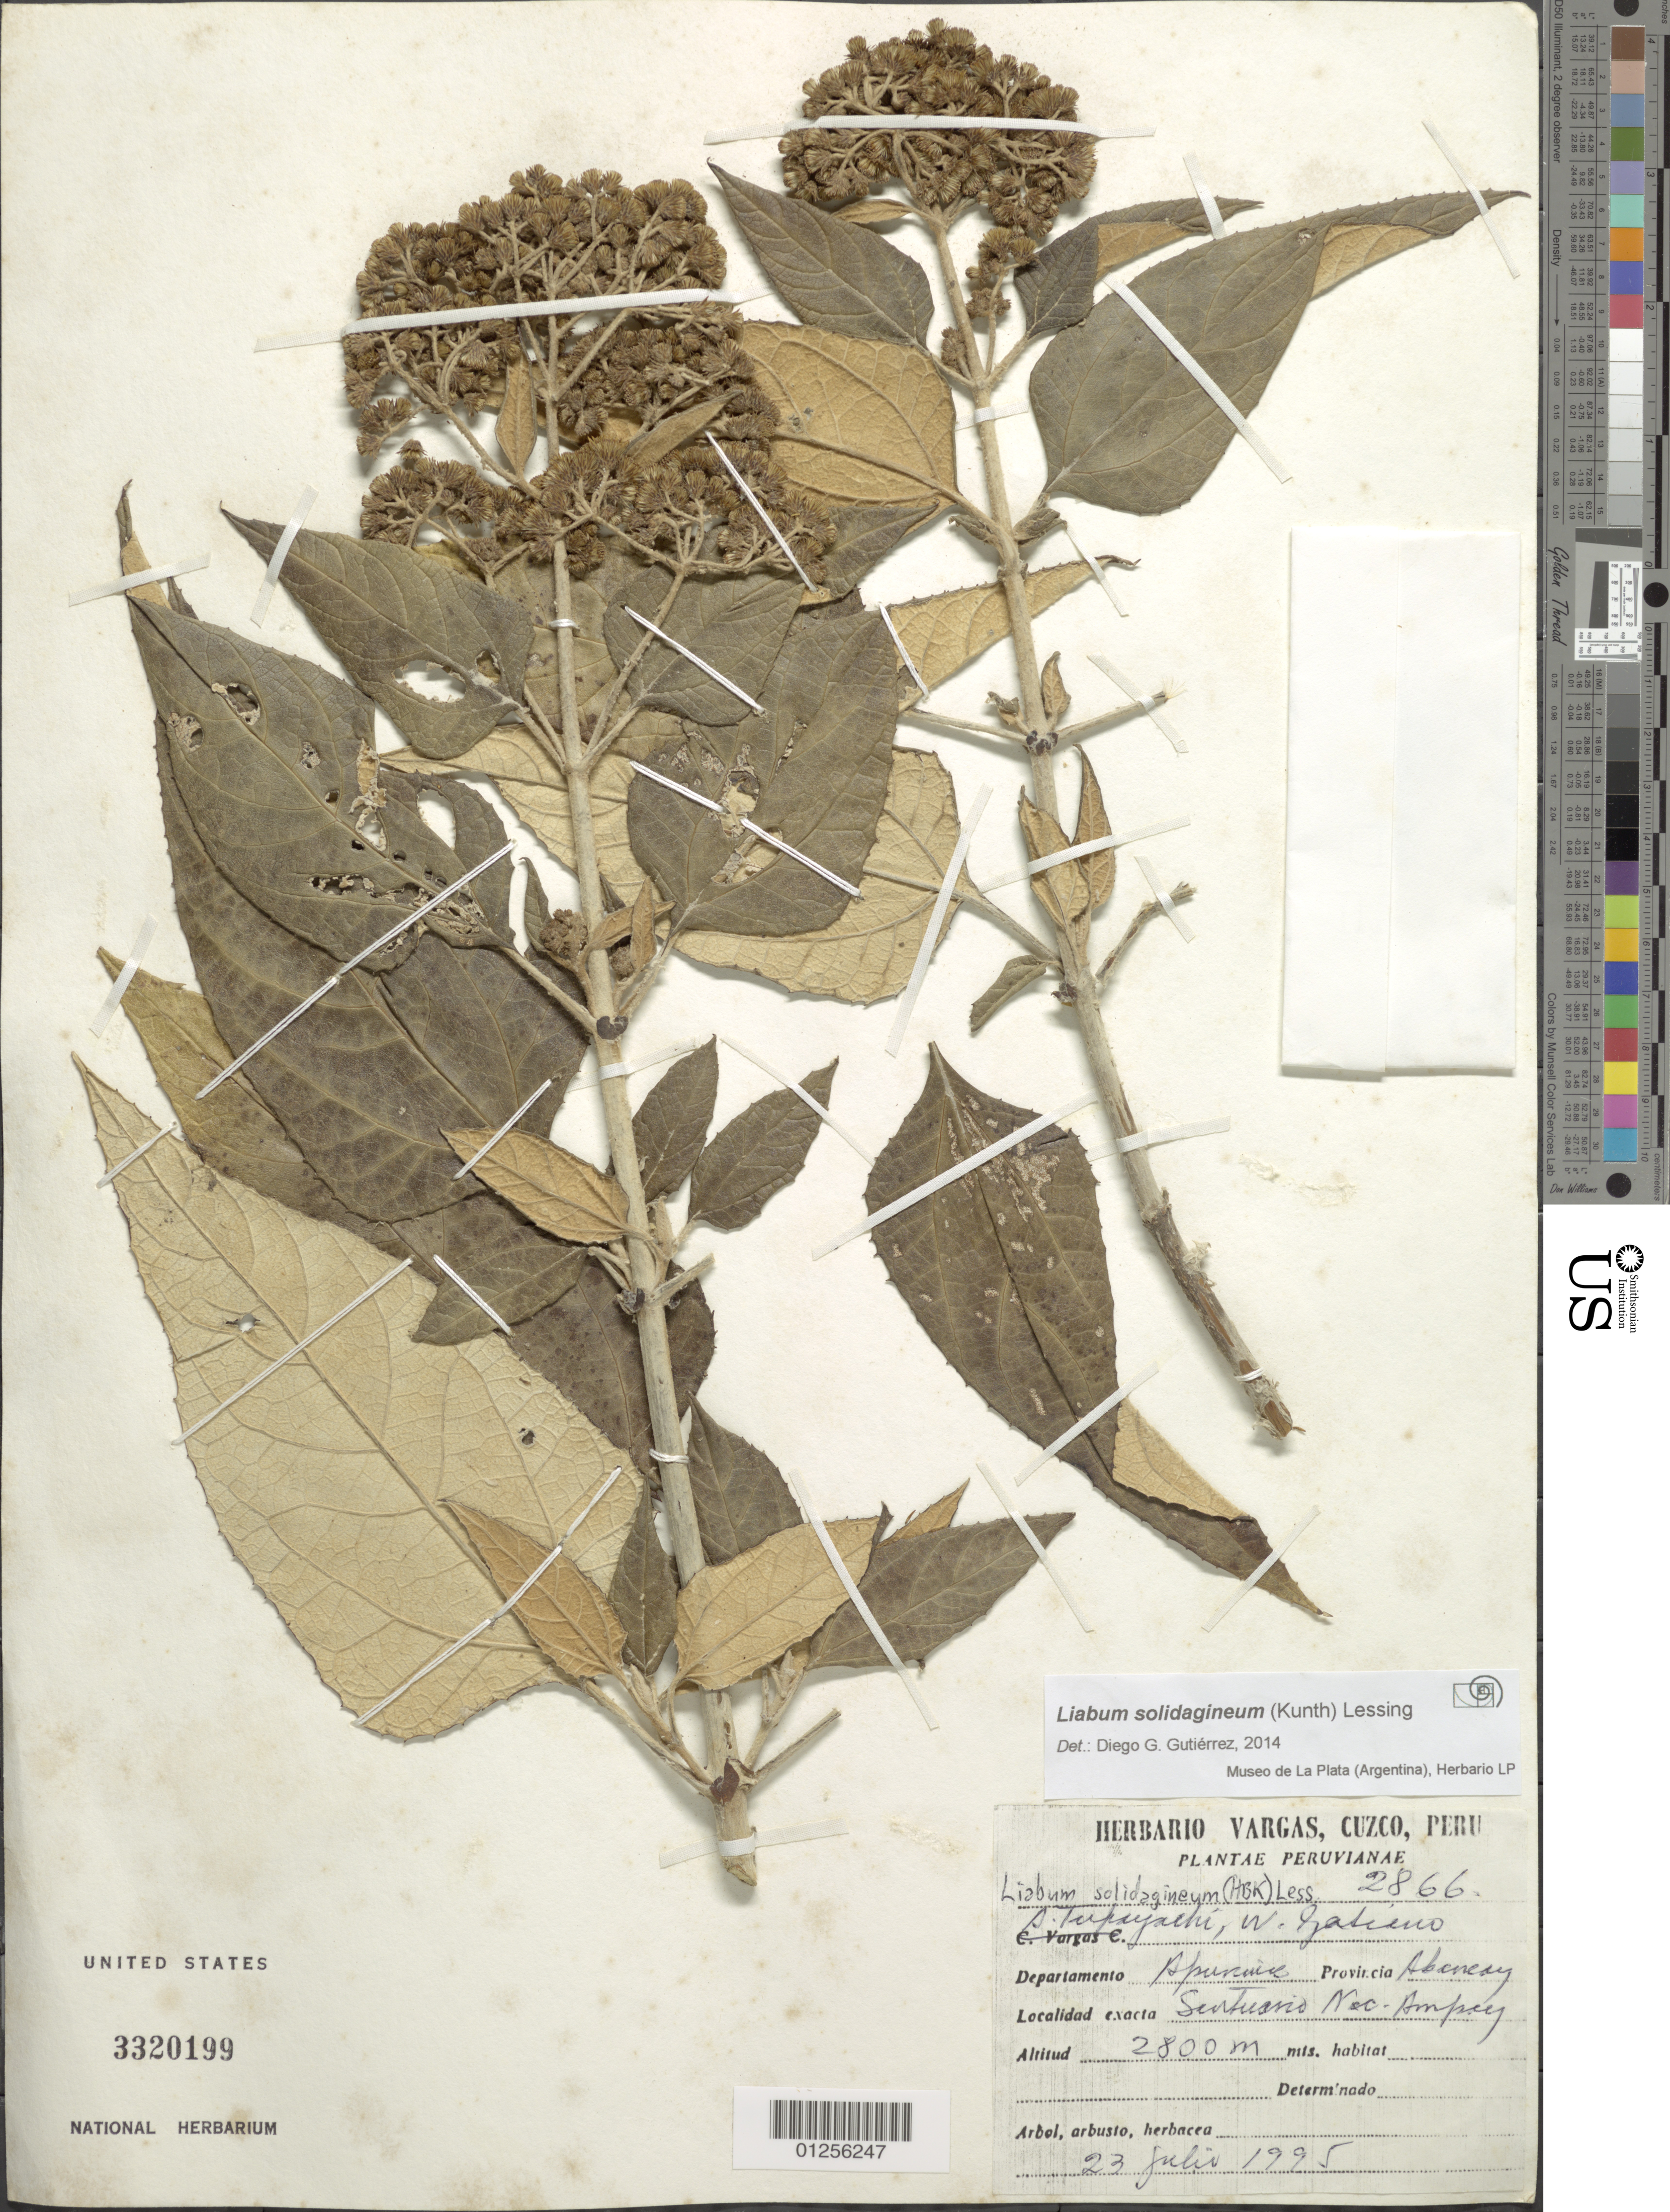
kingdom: Plantae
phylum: Tracheophyta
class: Magnoliopsida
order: Asterales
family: Asteraceae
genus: Liabum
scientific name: Liabum solidagineum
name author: (Kunth) Less.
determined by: Gutierrez, D. G.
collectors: A. Tupayachi H. & W. Galerno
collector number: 2866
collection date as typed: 23 Jul 1995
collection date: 1995-07-23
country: Peru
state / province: Apurímac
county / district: Abancay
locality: Santurni Noe Ampay.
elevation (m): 2800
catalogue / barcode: US 3320199